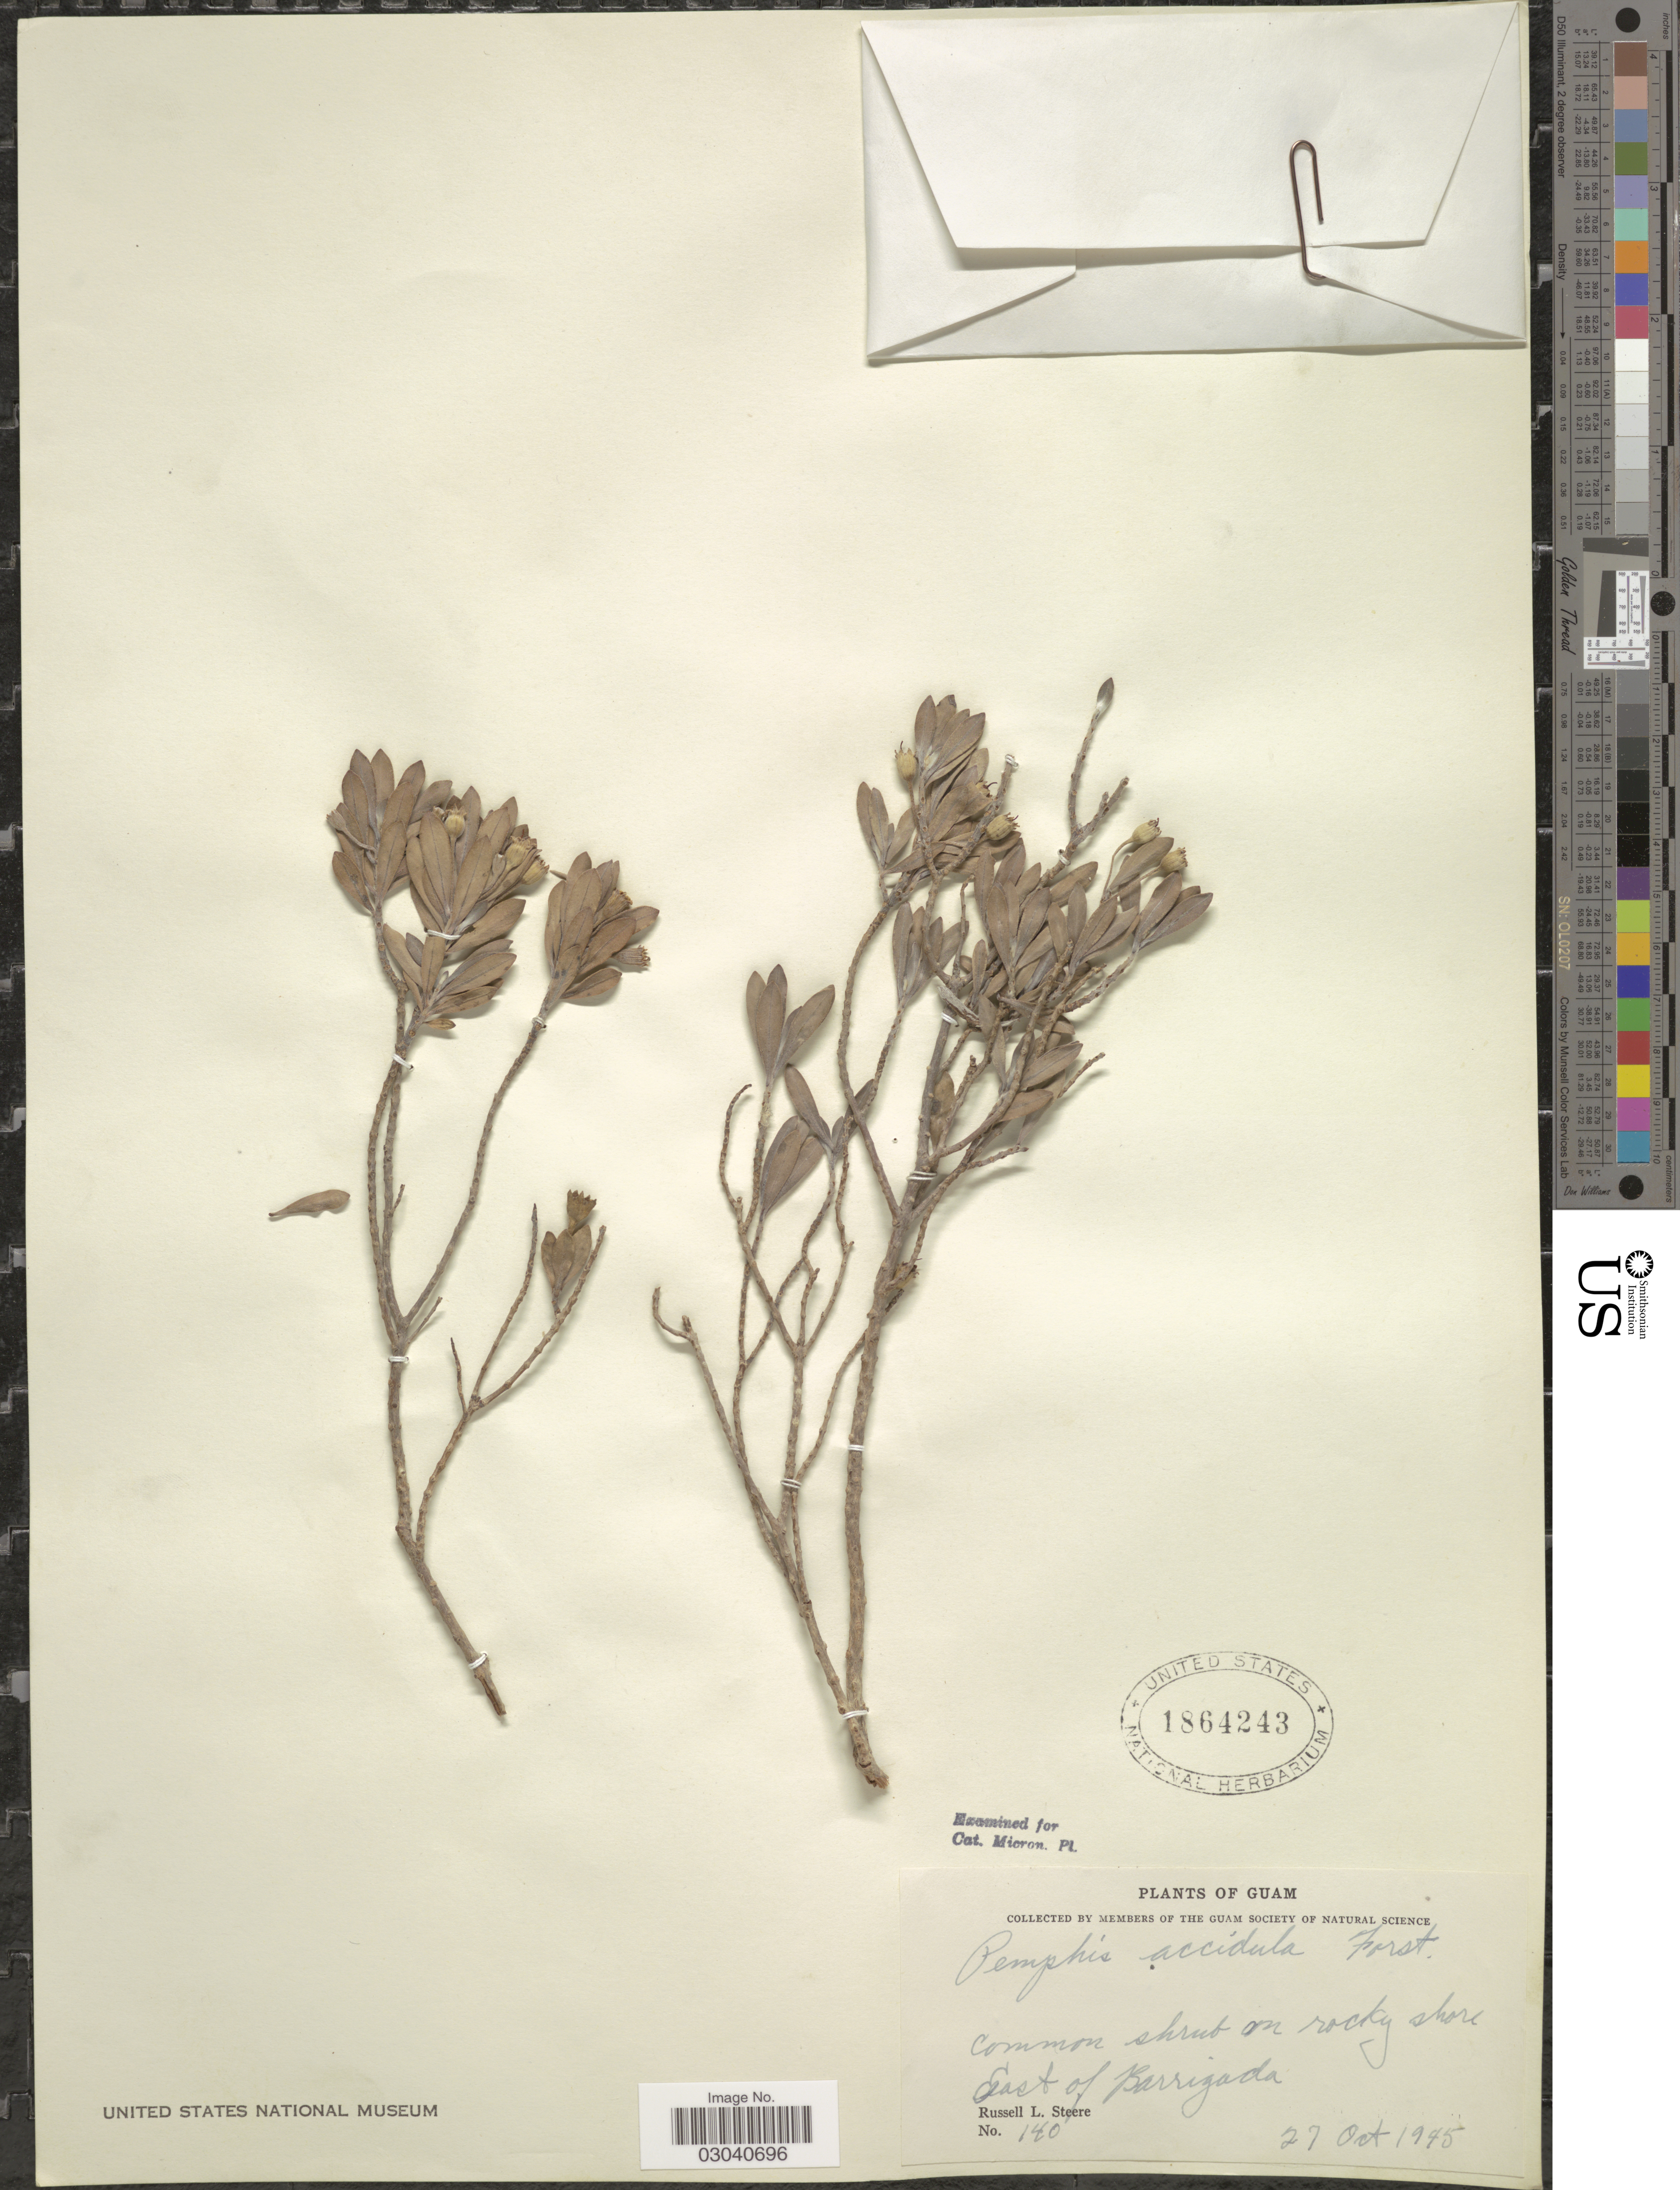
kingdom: Plantae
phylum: Tracheophyta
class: Magnoliopsida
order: Myrtales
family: Lythraceae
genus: Pemphis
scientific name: Pemphis acidula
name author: J.R. Forst. & G. Forst.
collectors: R. L. Steere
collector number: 140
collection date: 1945-10-27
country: Guam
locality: East of Barrigada.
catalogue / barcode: US 1864243